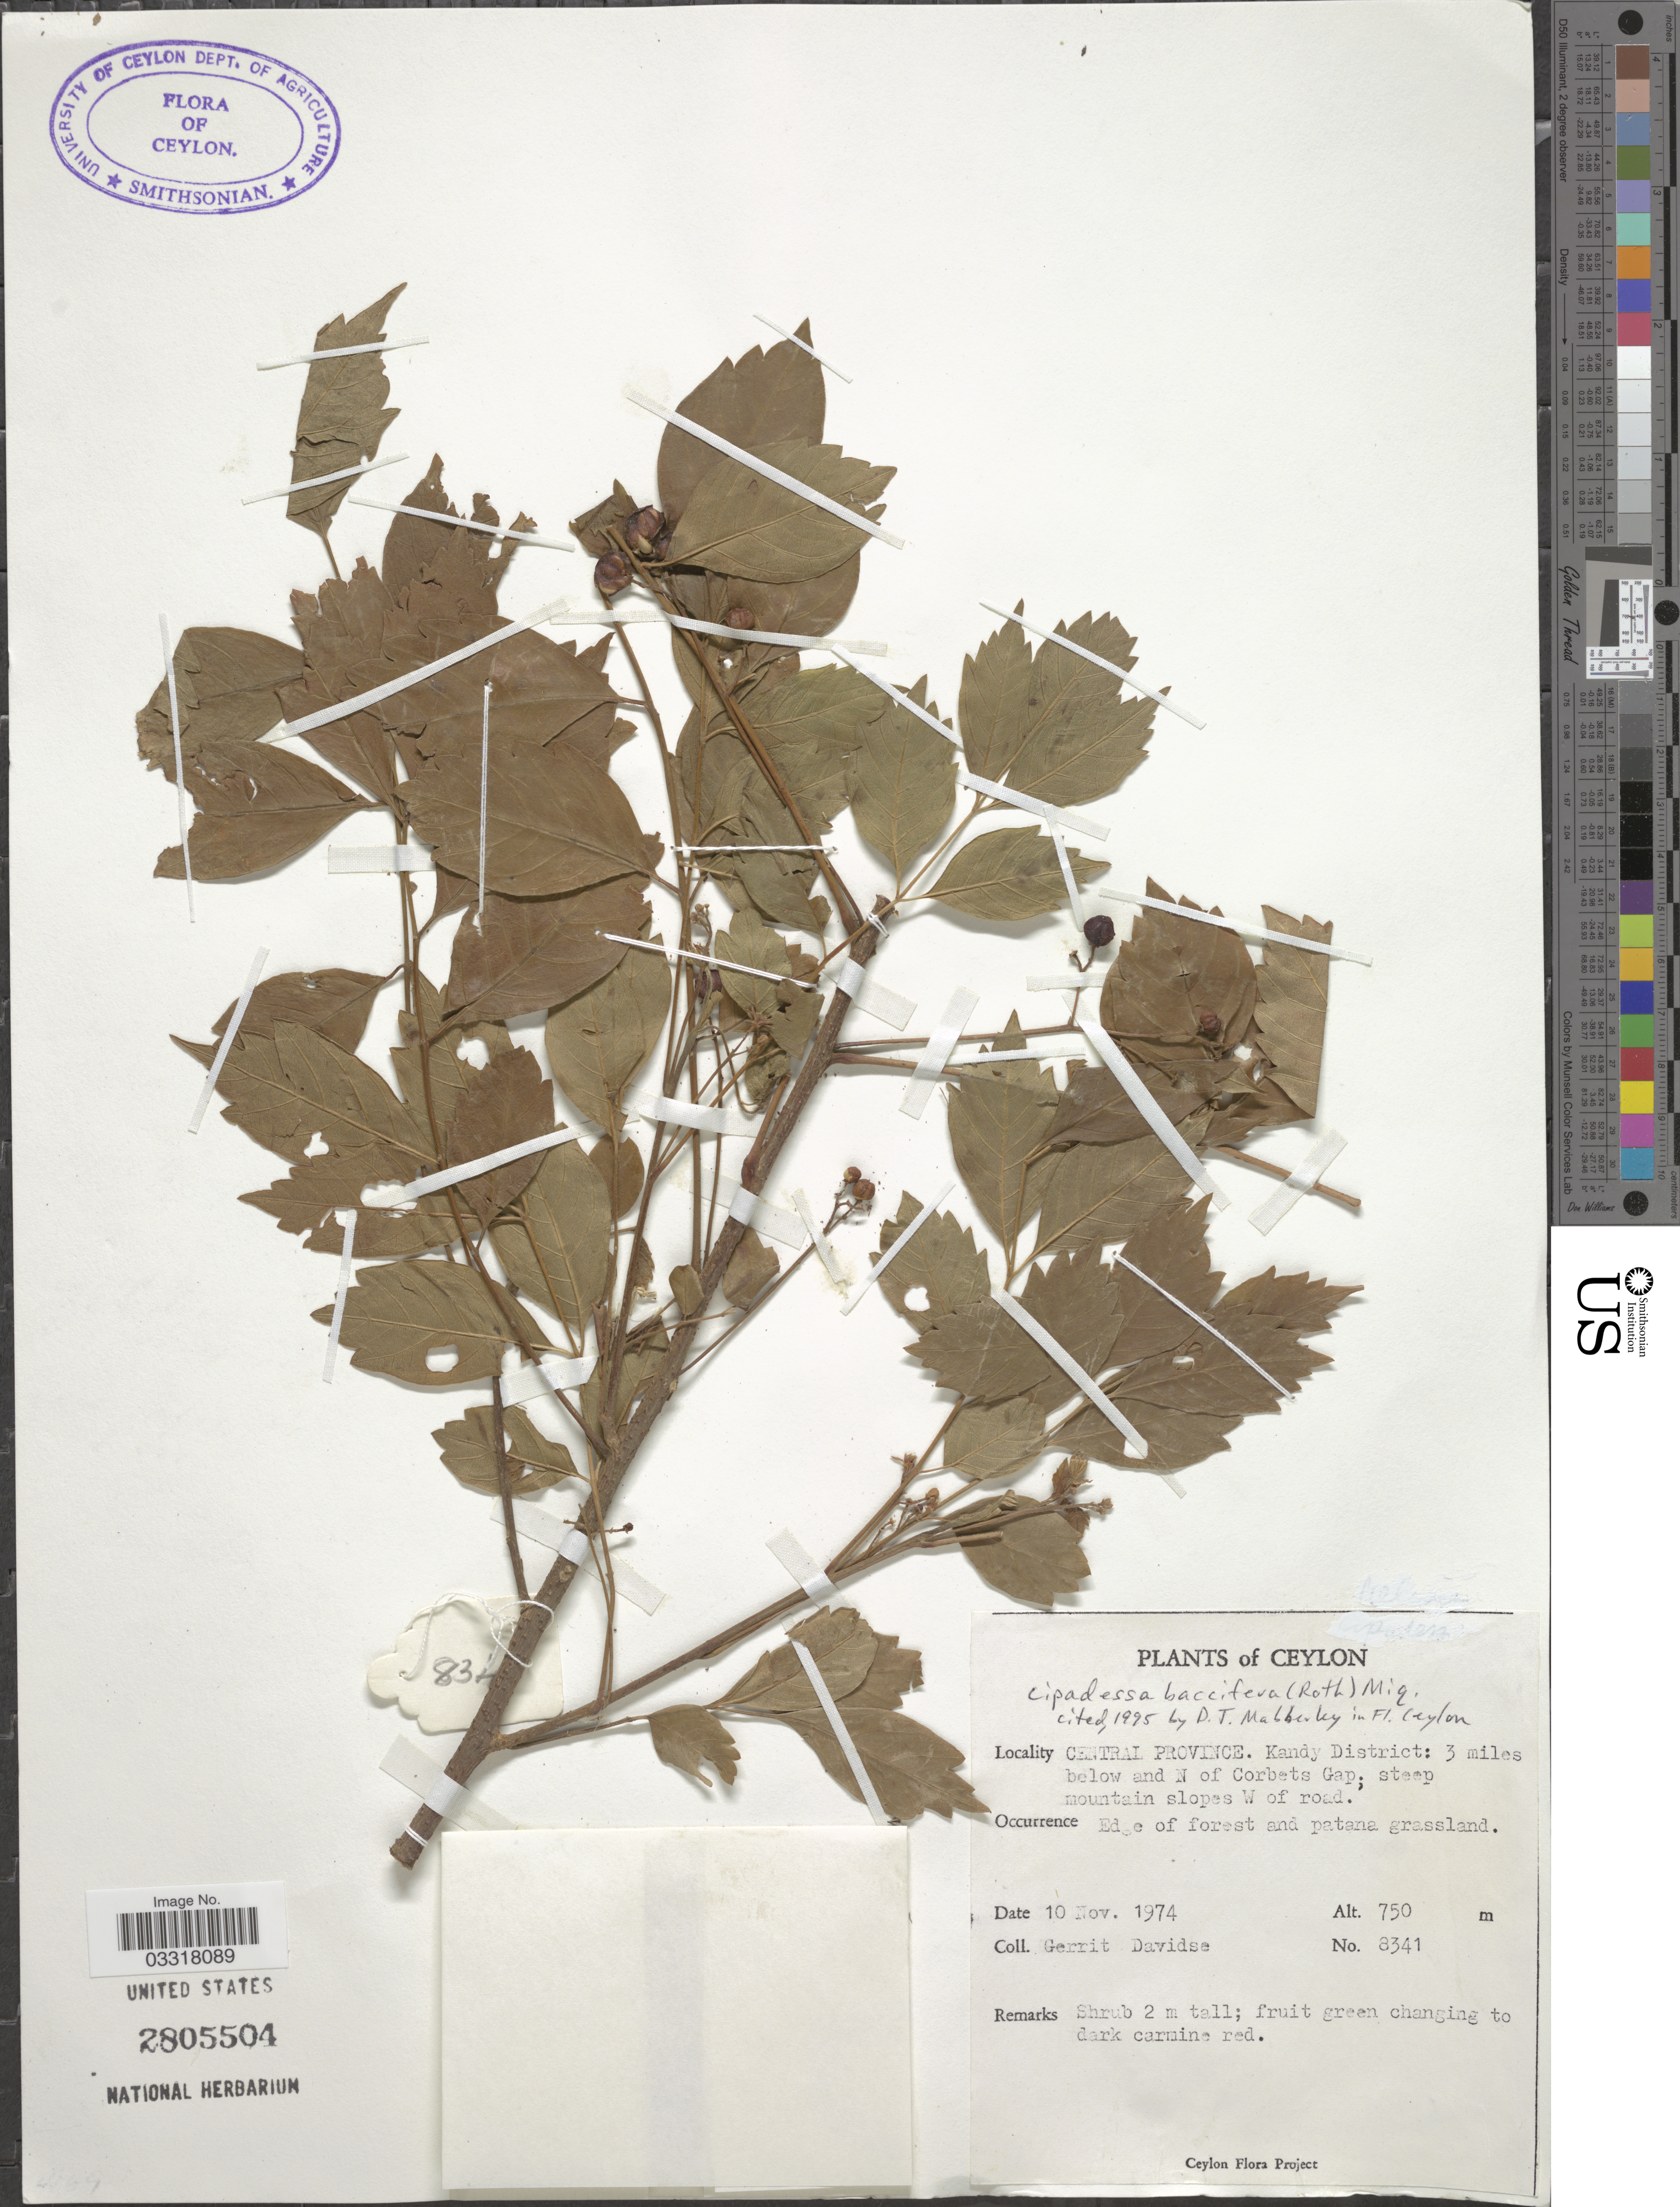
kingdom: Plantae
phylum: Tracheophyta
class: Magnoliopsida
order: Sapindales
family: Meliaceae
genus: Cipadessa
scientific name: Cipadessa baccifera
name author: Miq.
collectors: G. Davidse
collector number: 8341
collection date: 1974-11-10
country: Sri Lanka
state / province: Central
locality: Ceylon. Kandy District: 3 miles below and N of Corbets Gap; steep mountains slopes W of road.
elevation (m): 750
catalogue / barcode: US 2805504